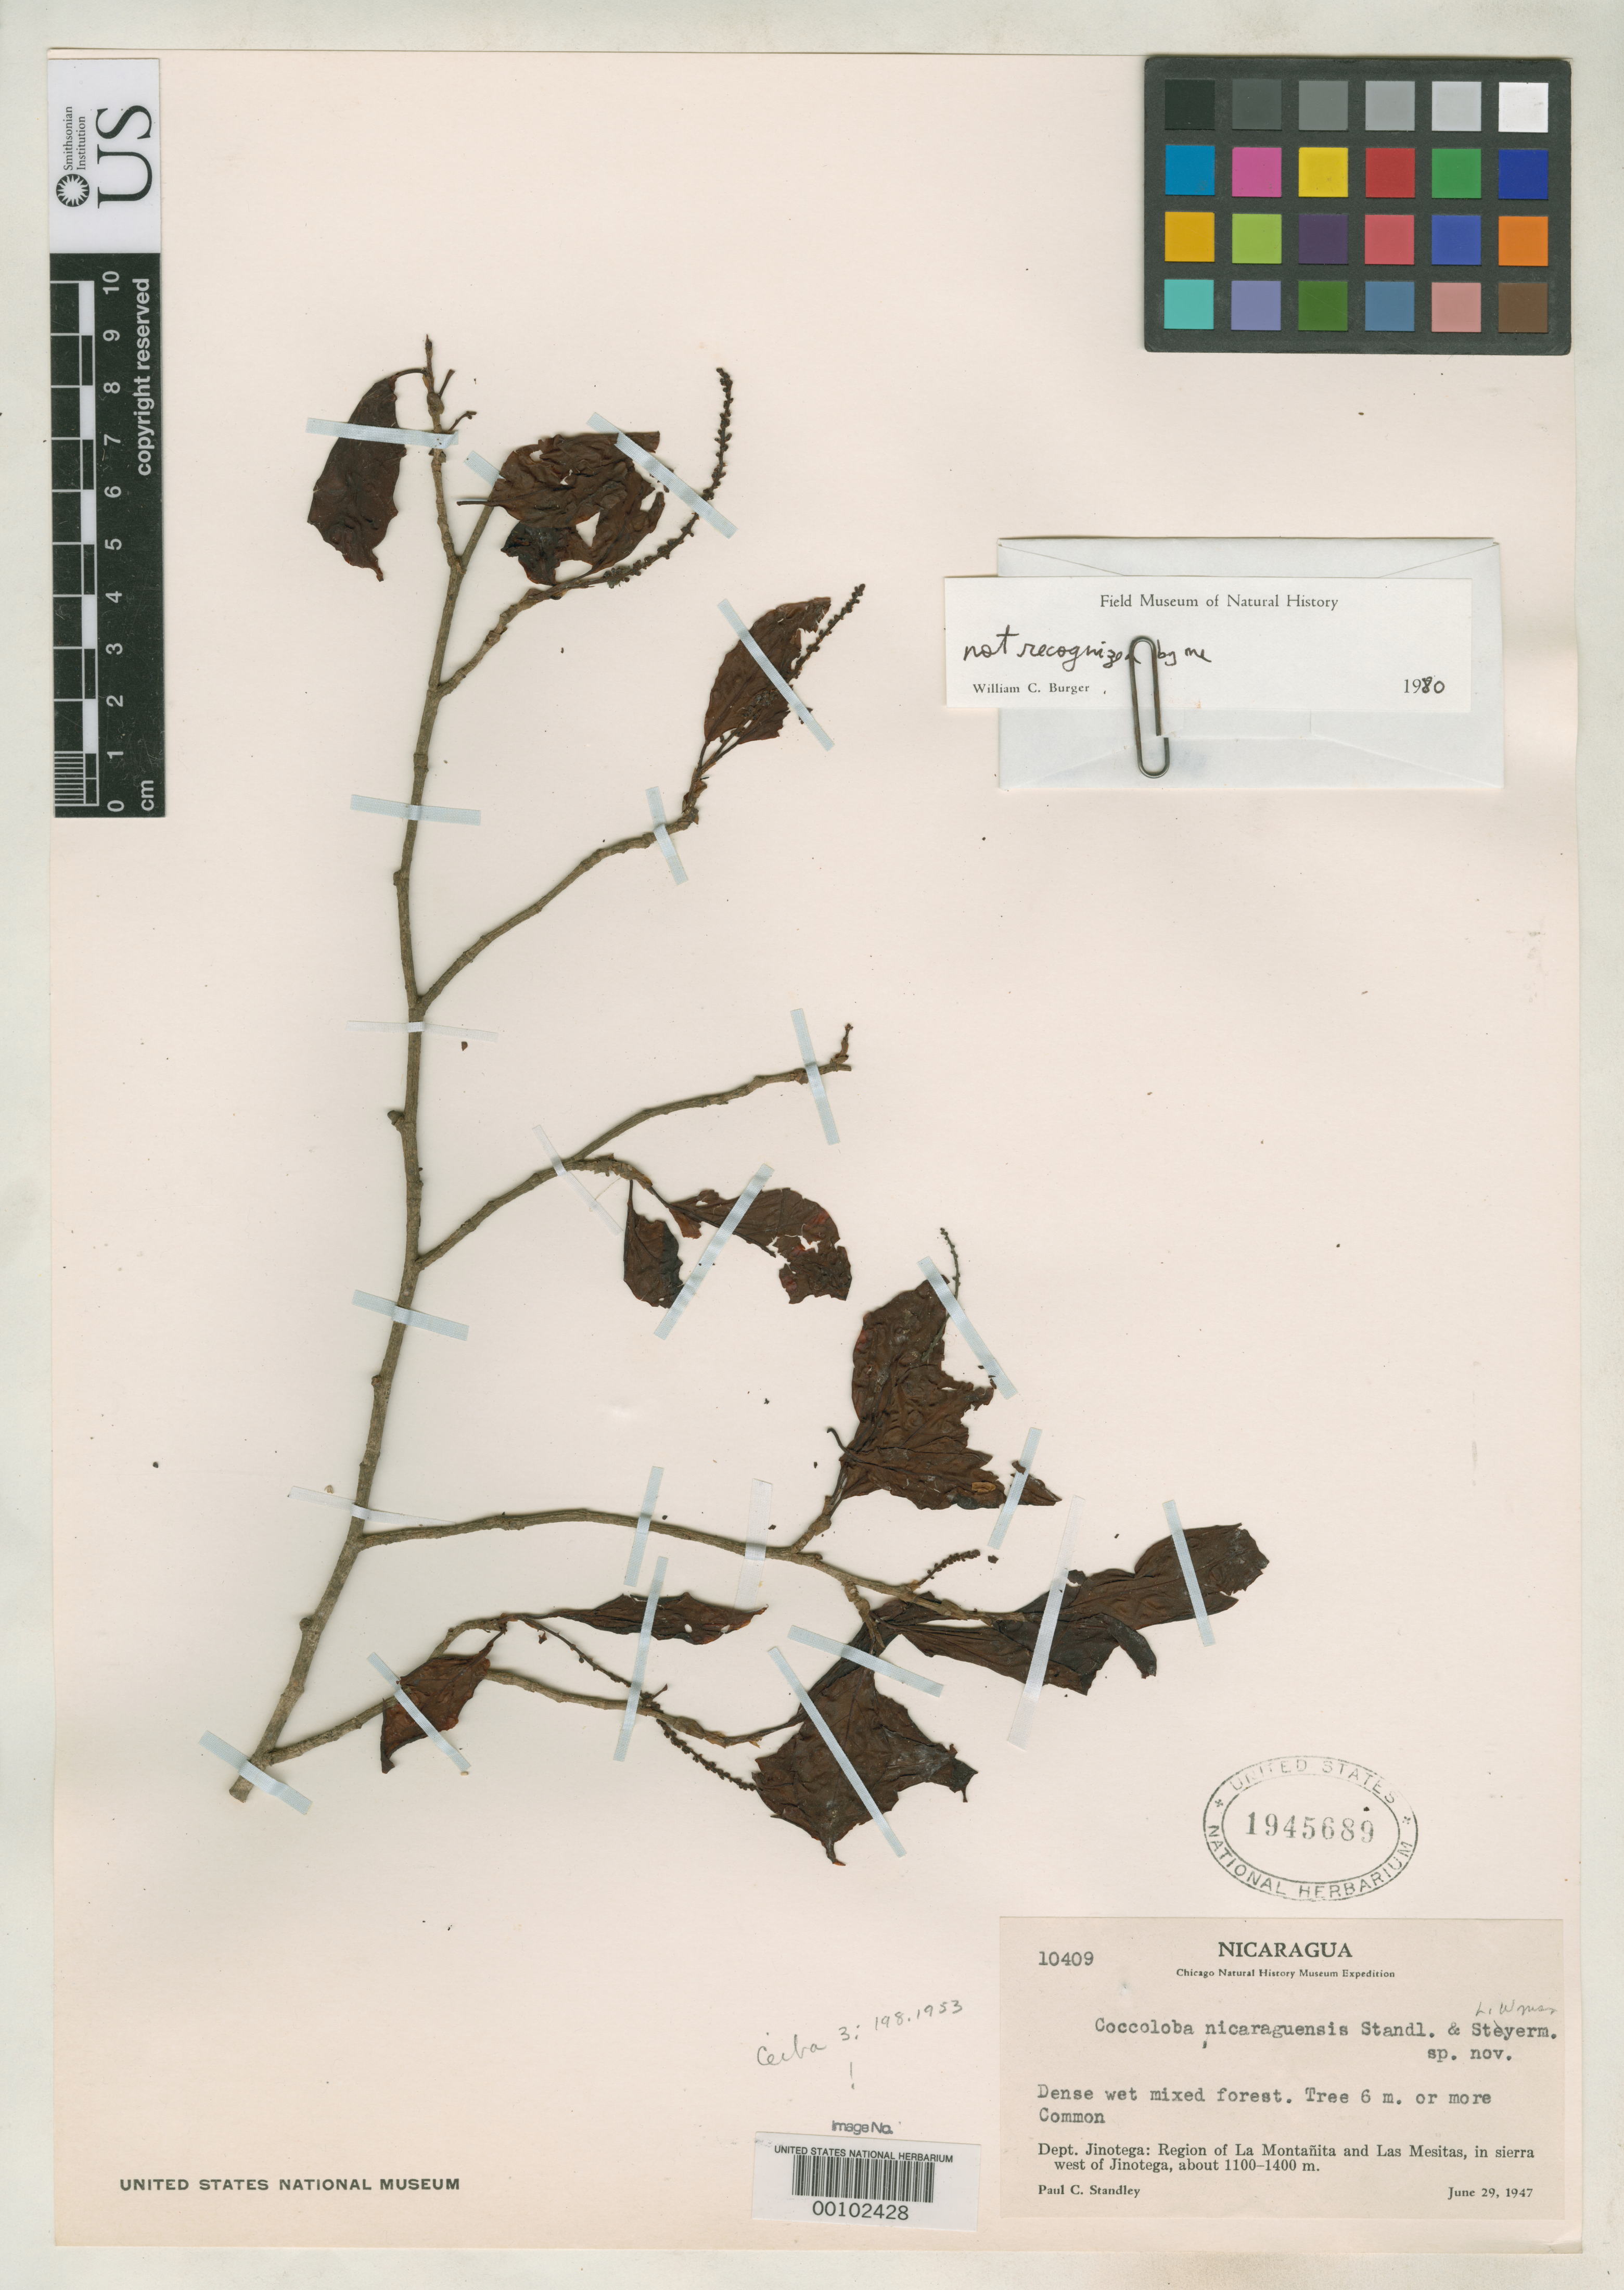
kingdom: Plantae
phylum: Tracheophyta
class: Magnoliopsida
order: Caryophyllales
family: Polygonaceae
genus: Coccoloba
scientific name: Coccoloba nicaraguensis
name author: Standl. & L.O. Williams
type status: Isotype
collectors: P. C. Standley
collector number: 10409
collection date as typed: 29 Jun 1947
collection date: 1947-06-29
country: Nicaragua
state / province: Jinotega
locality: Region of La Montanita & Las Mesitas, Sierra W of Jinotega.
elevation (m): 1100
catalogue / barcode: US 1945689